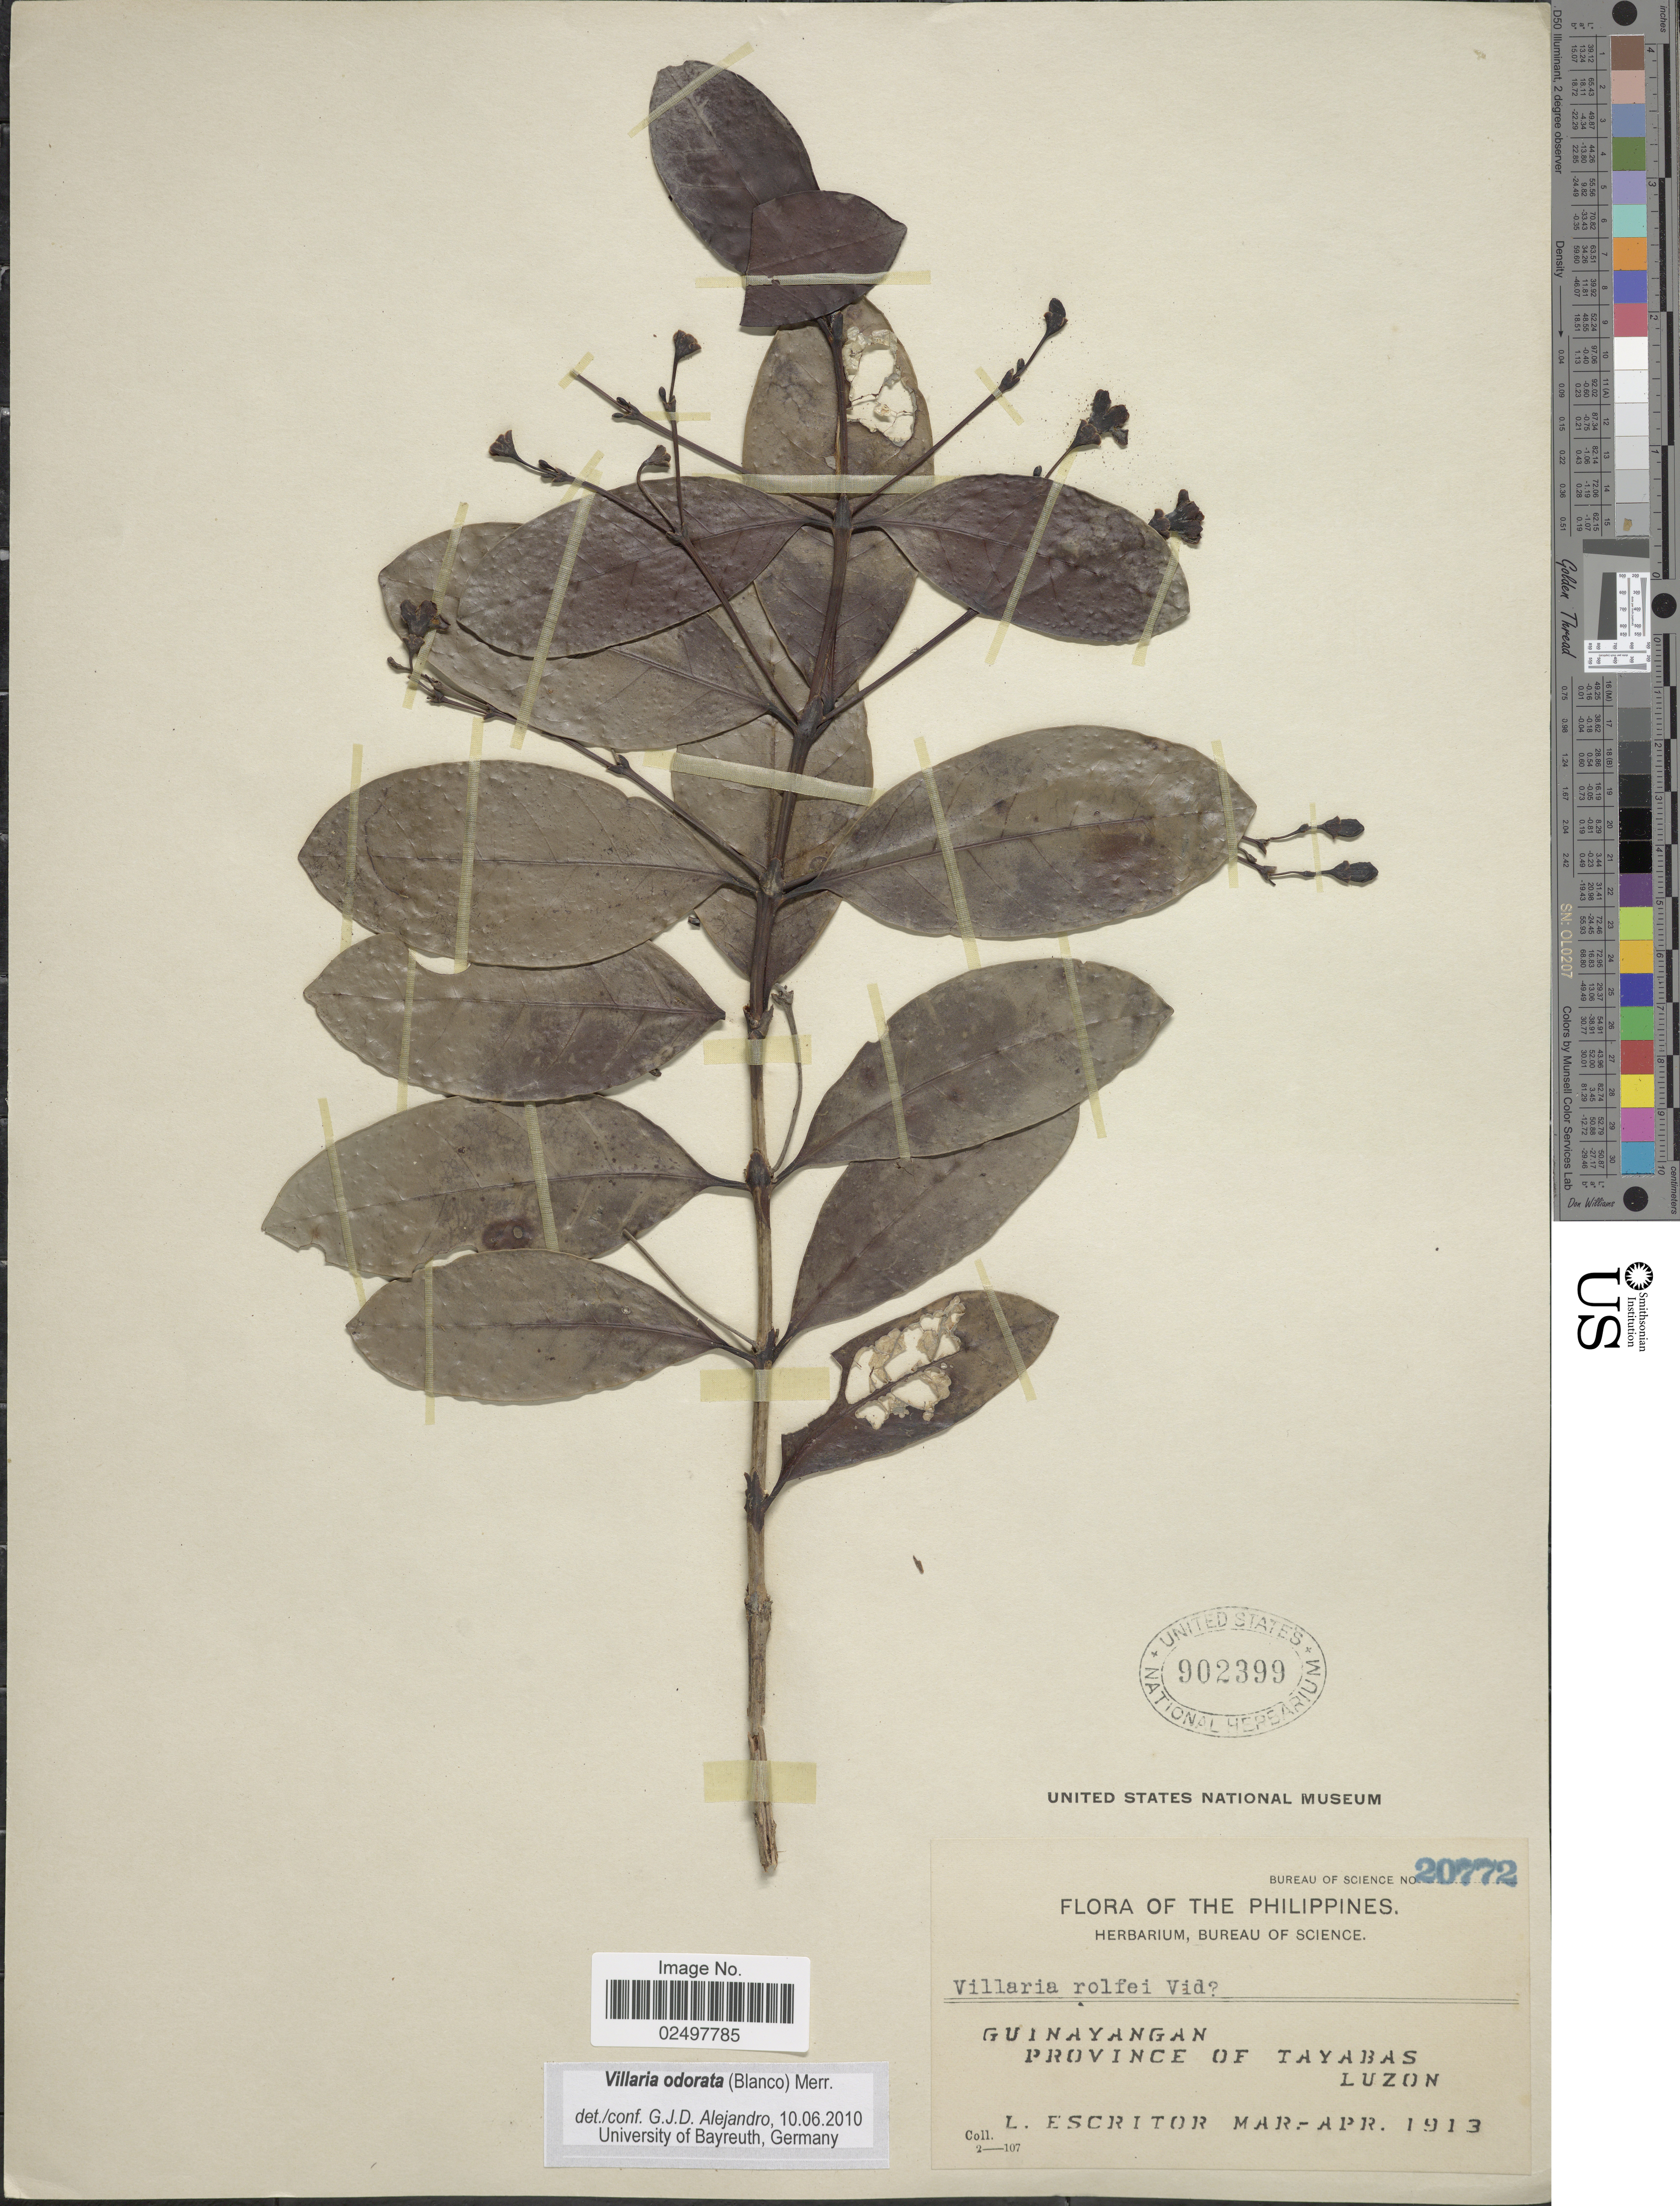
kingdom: Plantae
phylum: Tracheophyta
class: Magnoliopsida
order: Gentianales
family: Rubiaceae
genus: Villaria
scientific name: Villaria odorata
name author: (Blanco) Merr.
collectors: L. Escritor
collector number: Bureau of Science 20772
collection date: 1913-03/1913-04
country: Philippines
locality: Guinayangan, Province of Tayabas, Luzon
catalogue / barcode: US 902399